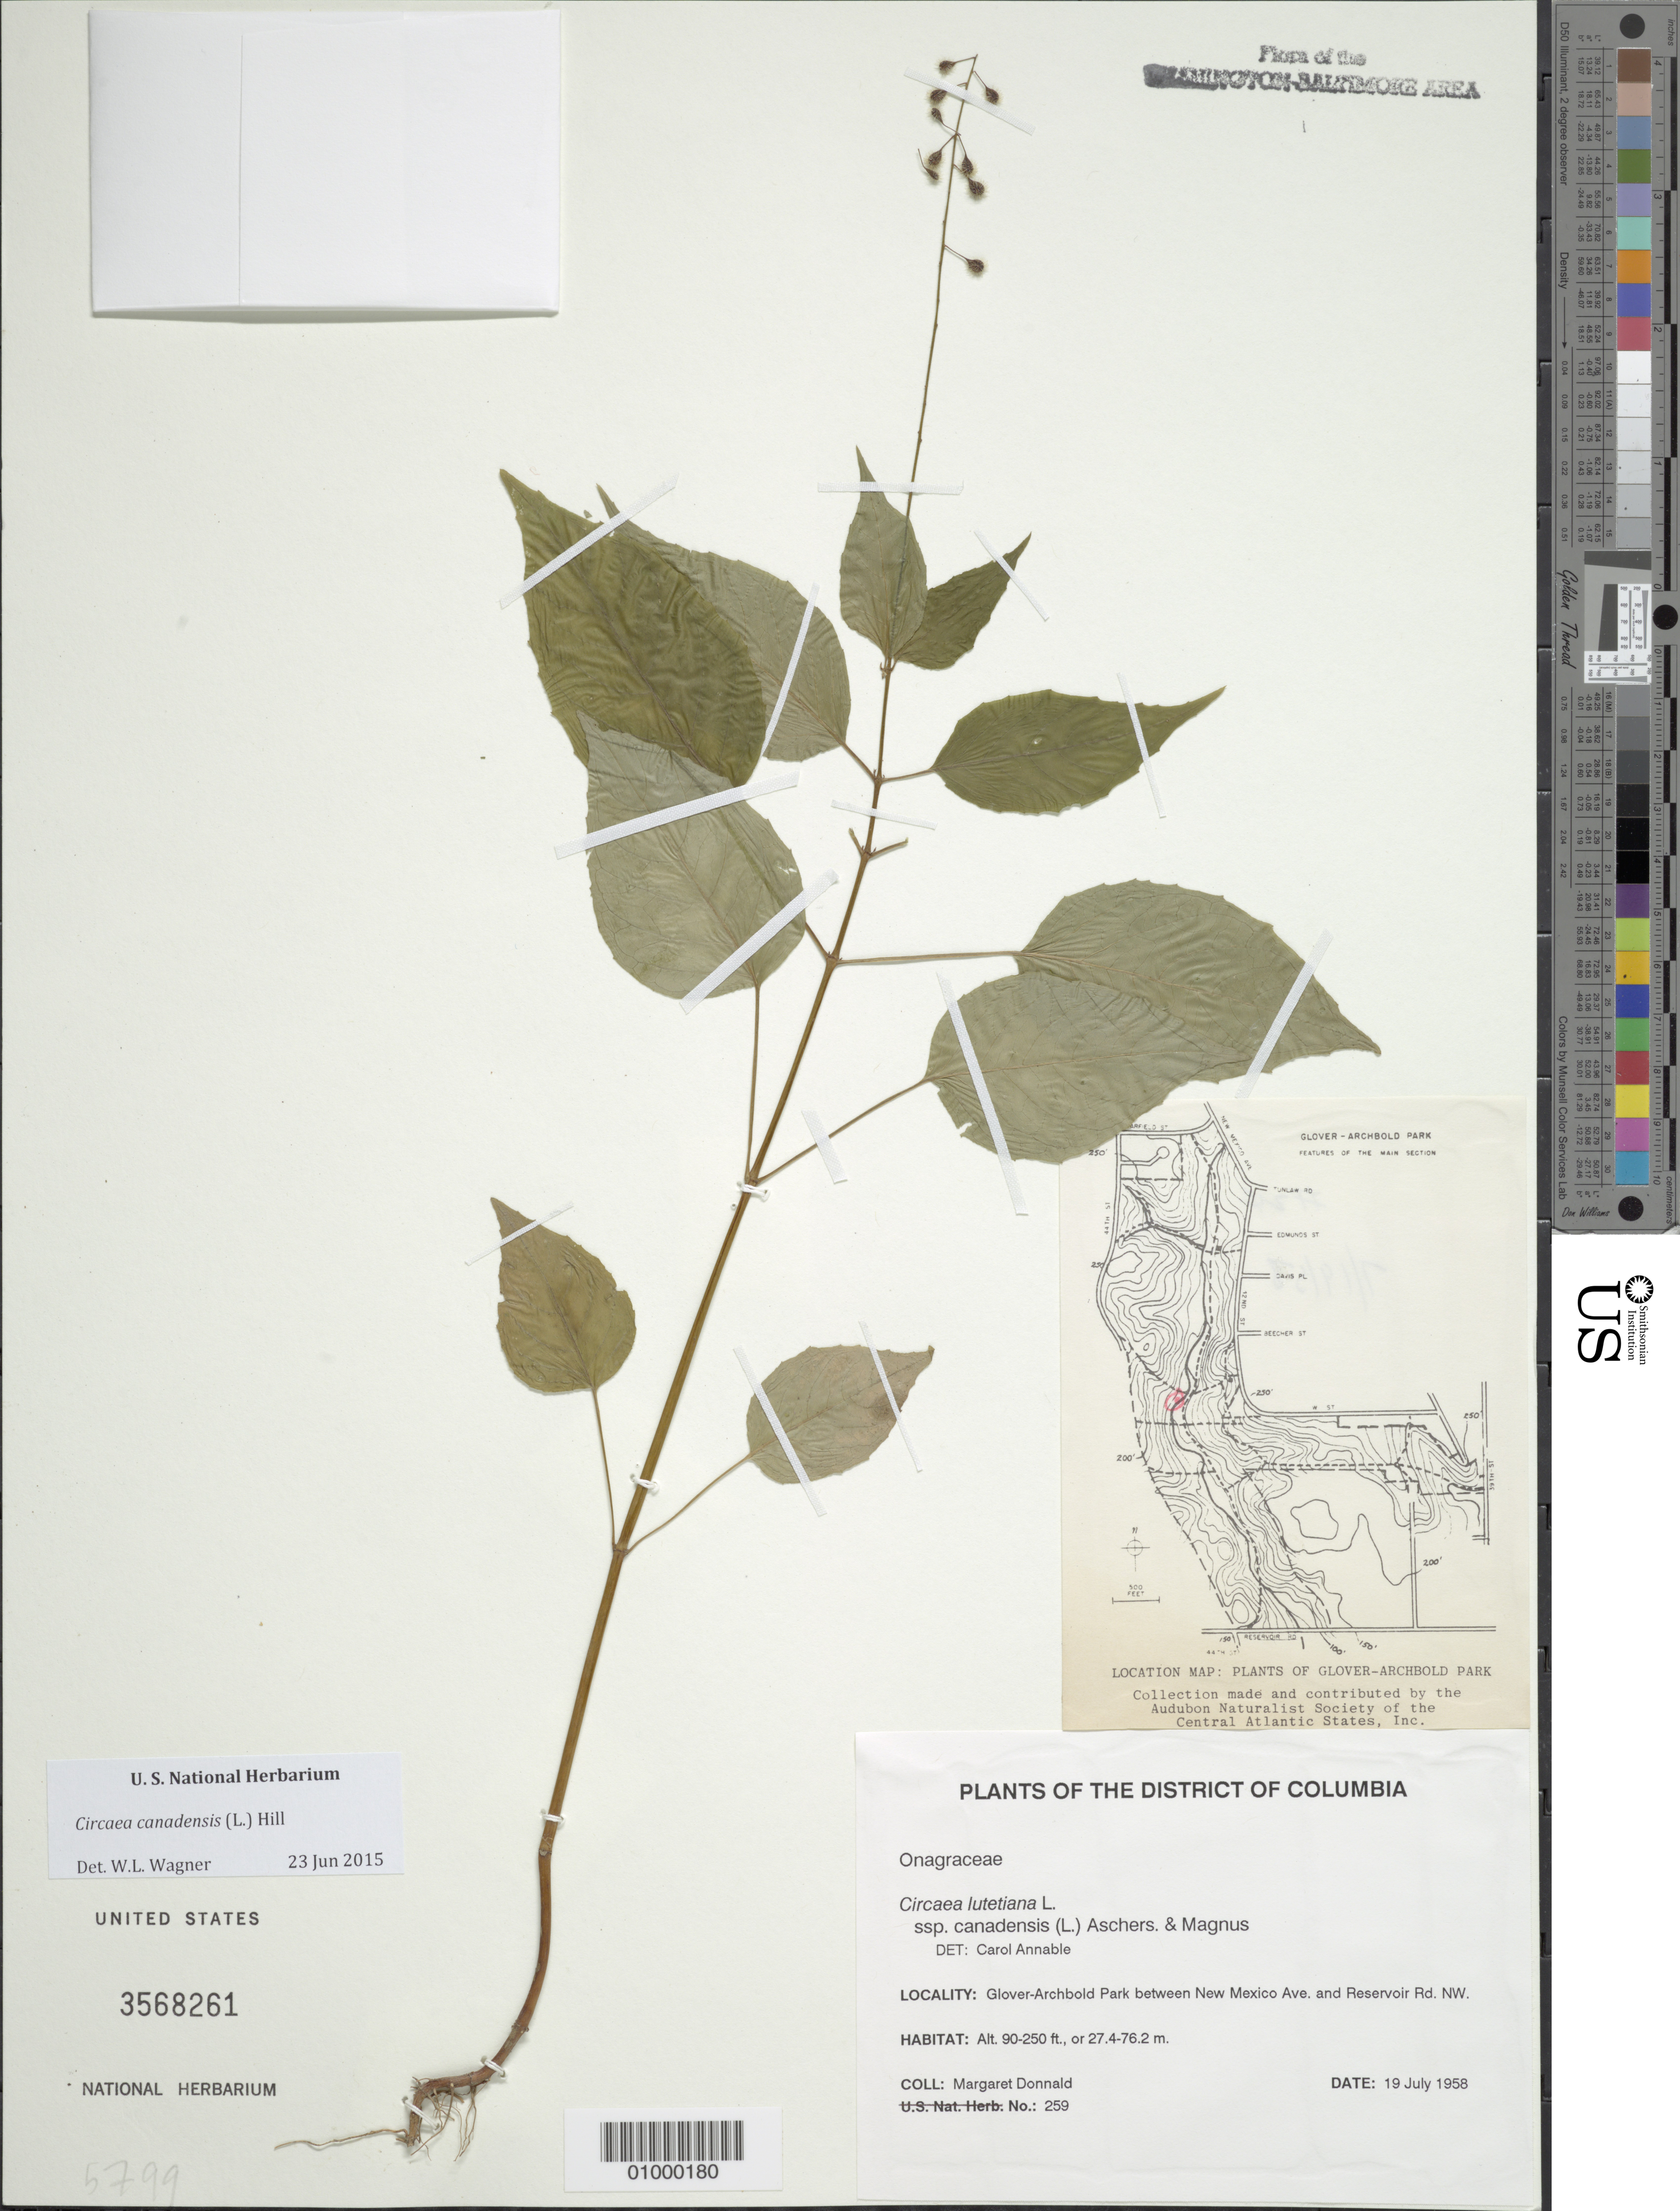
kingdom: Plantae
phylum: Tracheophyta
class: Magnoliopsida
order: Myrtales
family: Onagraceae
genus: Circaea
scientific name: Circaea canadensis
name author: (L.) Hill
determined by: Wagner, W. L., (BOT), Smithsonian Institution - National Museum of Natural History (UNITED STATES)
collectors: M. Donnald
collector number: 259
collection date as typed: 19 July 1958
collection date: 1958-07-19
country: United States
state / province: District of Columbia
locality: Glover-Archbold Park between New Mexico Avenue and Reservoir Road NW.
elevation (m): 27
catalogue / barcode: US 3568261